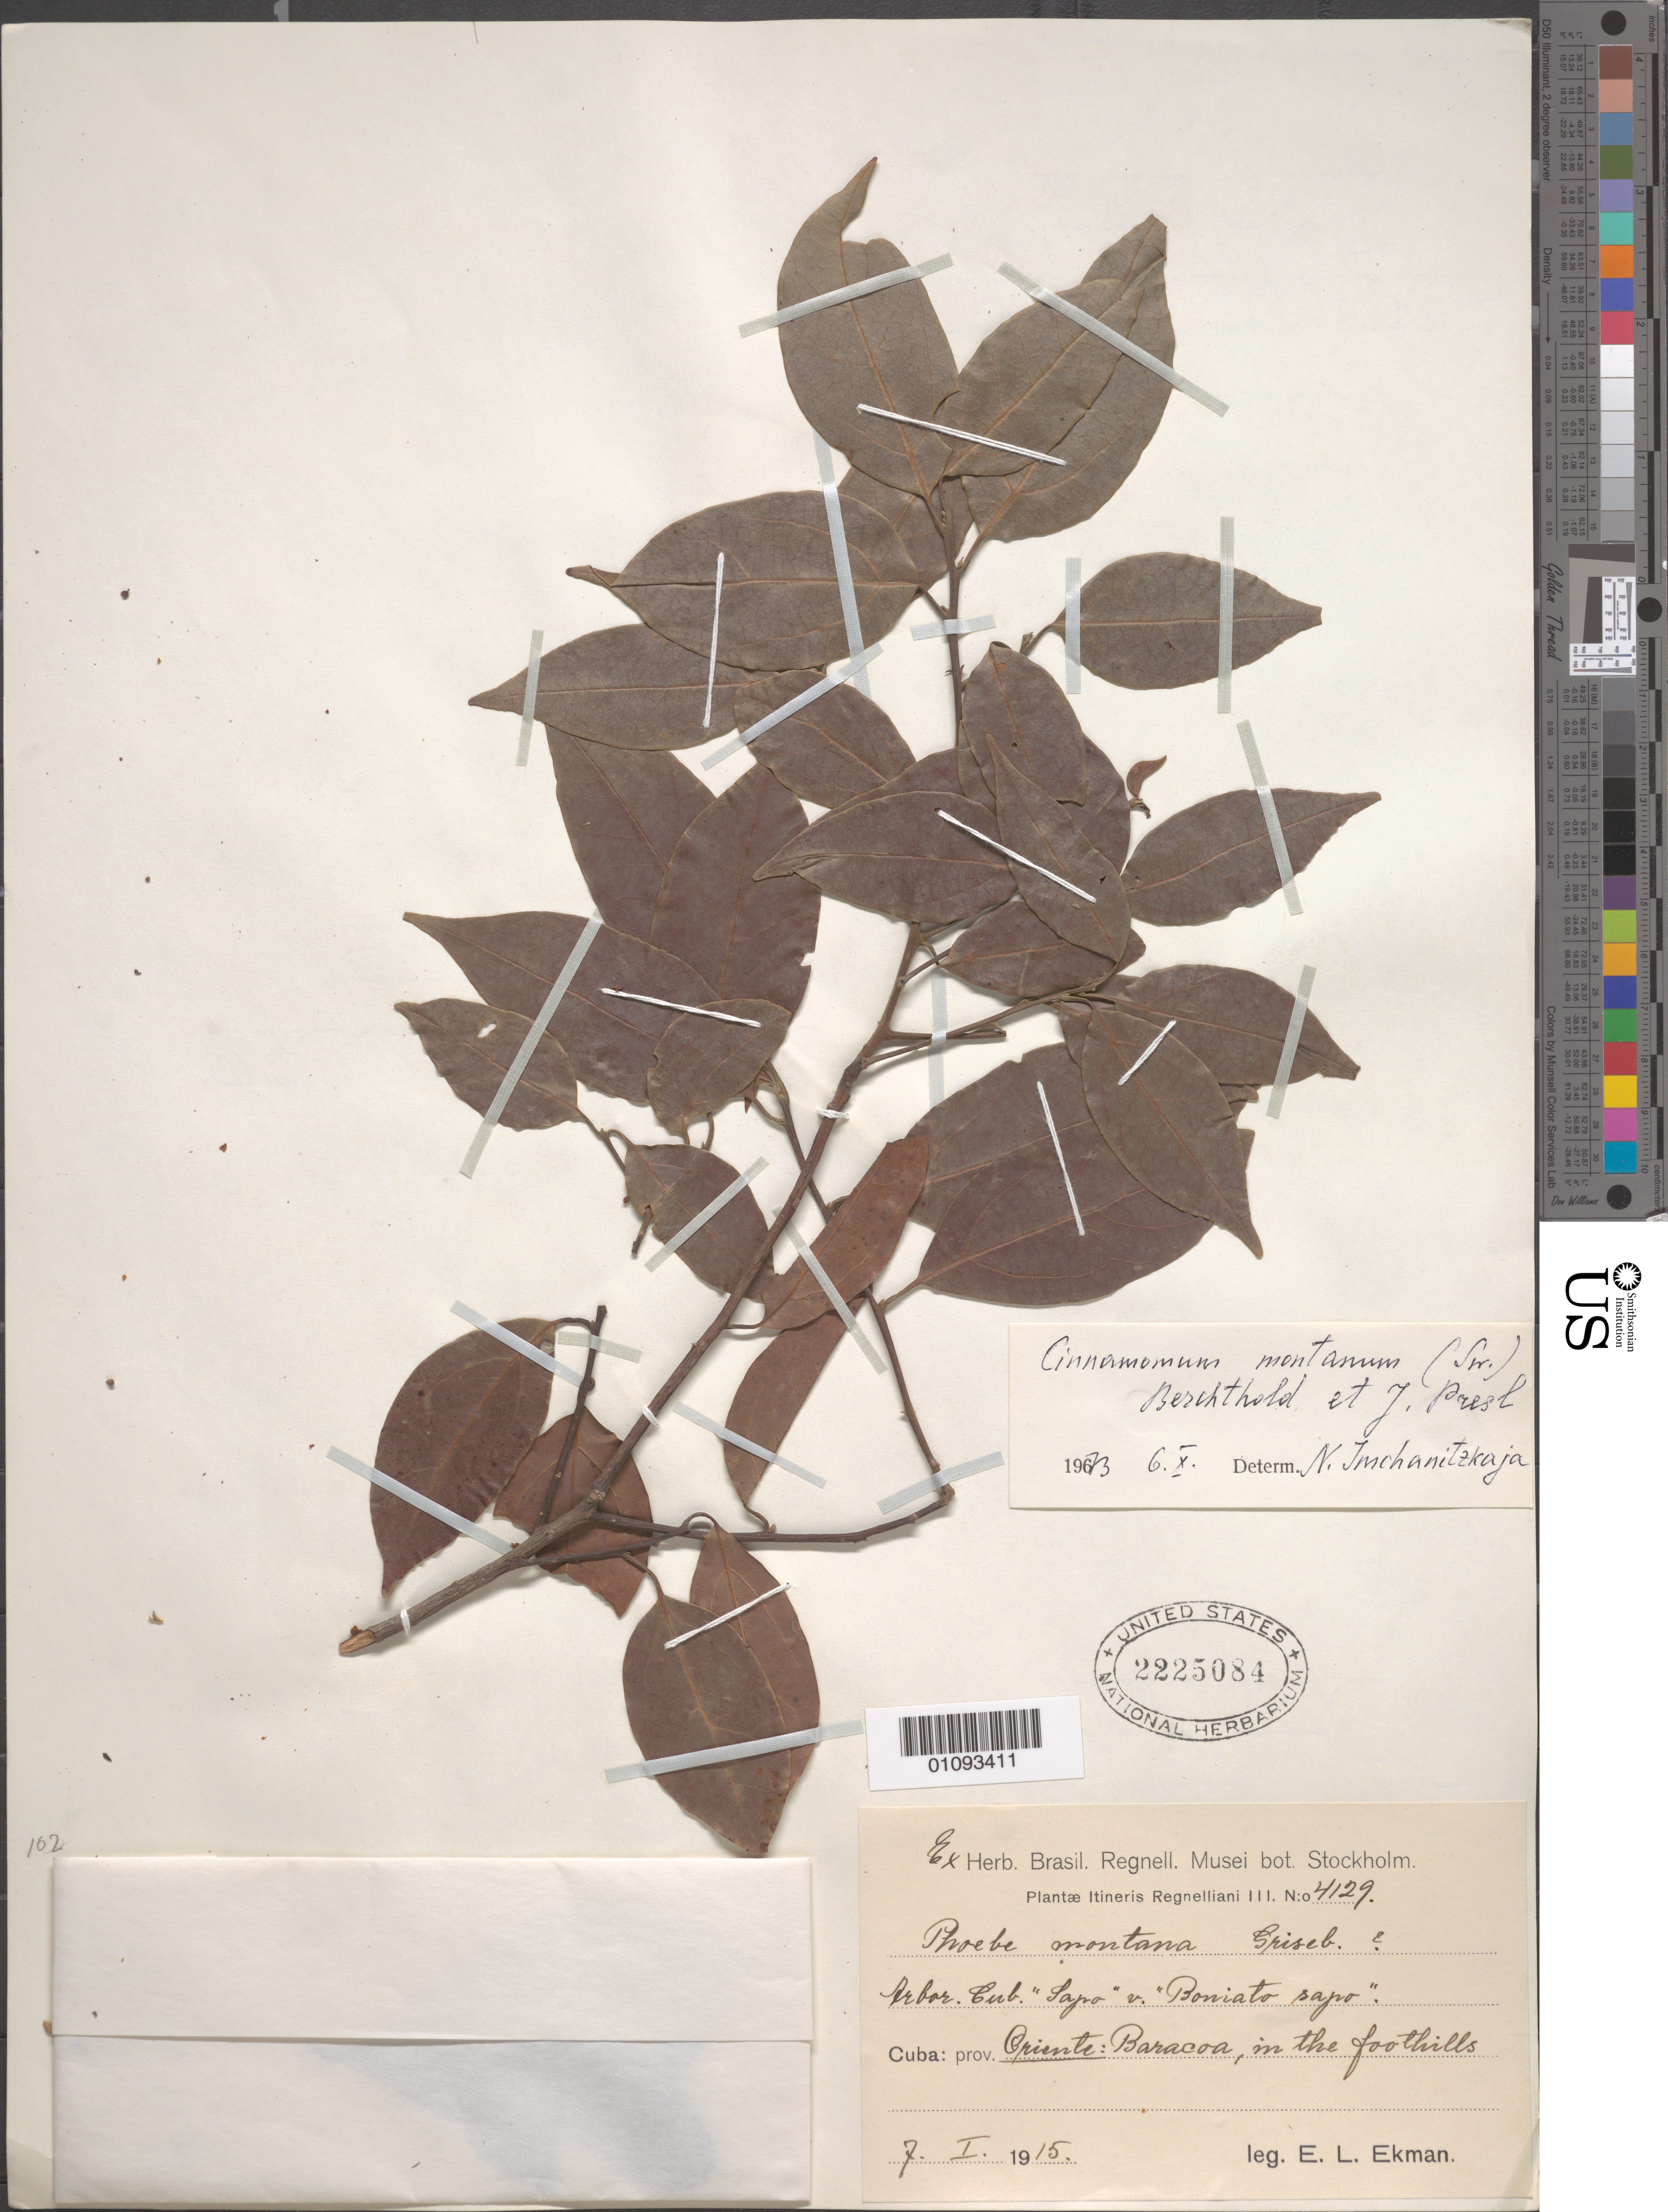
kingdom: Plantae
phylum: Tracheophyta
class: Magnoliopsida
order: Laurales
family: Lauraceae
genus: Cinnamomum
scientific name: Cinnamomum montanum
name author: (Sw.) J. Presl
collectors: E. L. Ekman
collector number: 4129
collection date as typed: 07 Jan 1915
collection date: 1915-01-07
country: Cuba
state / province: Guantanamo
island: Cuba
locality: Baracoa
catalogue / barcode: US 2225084